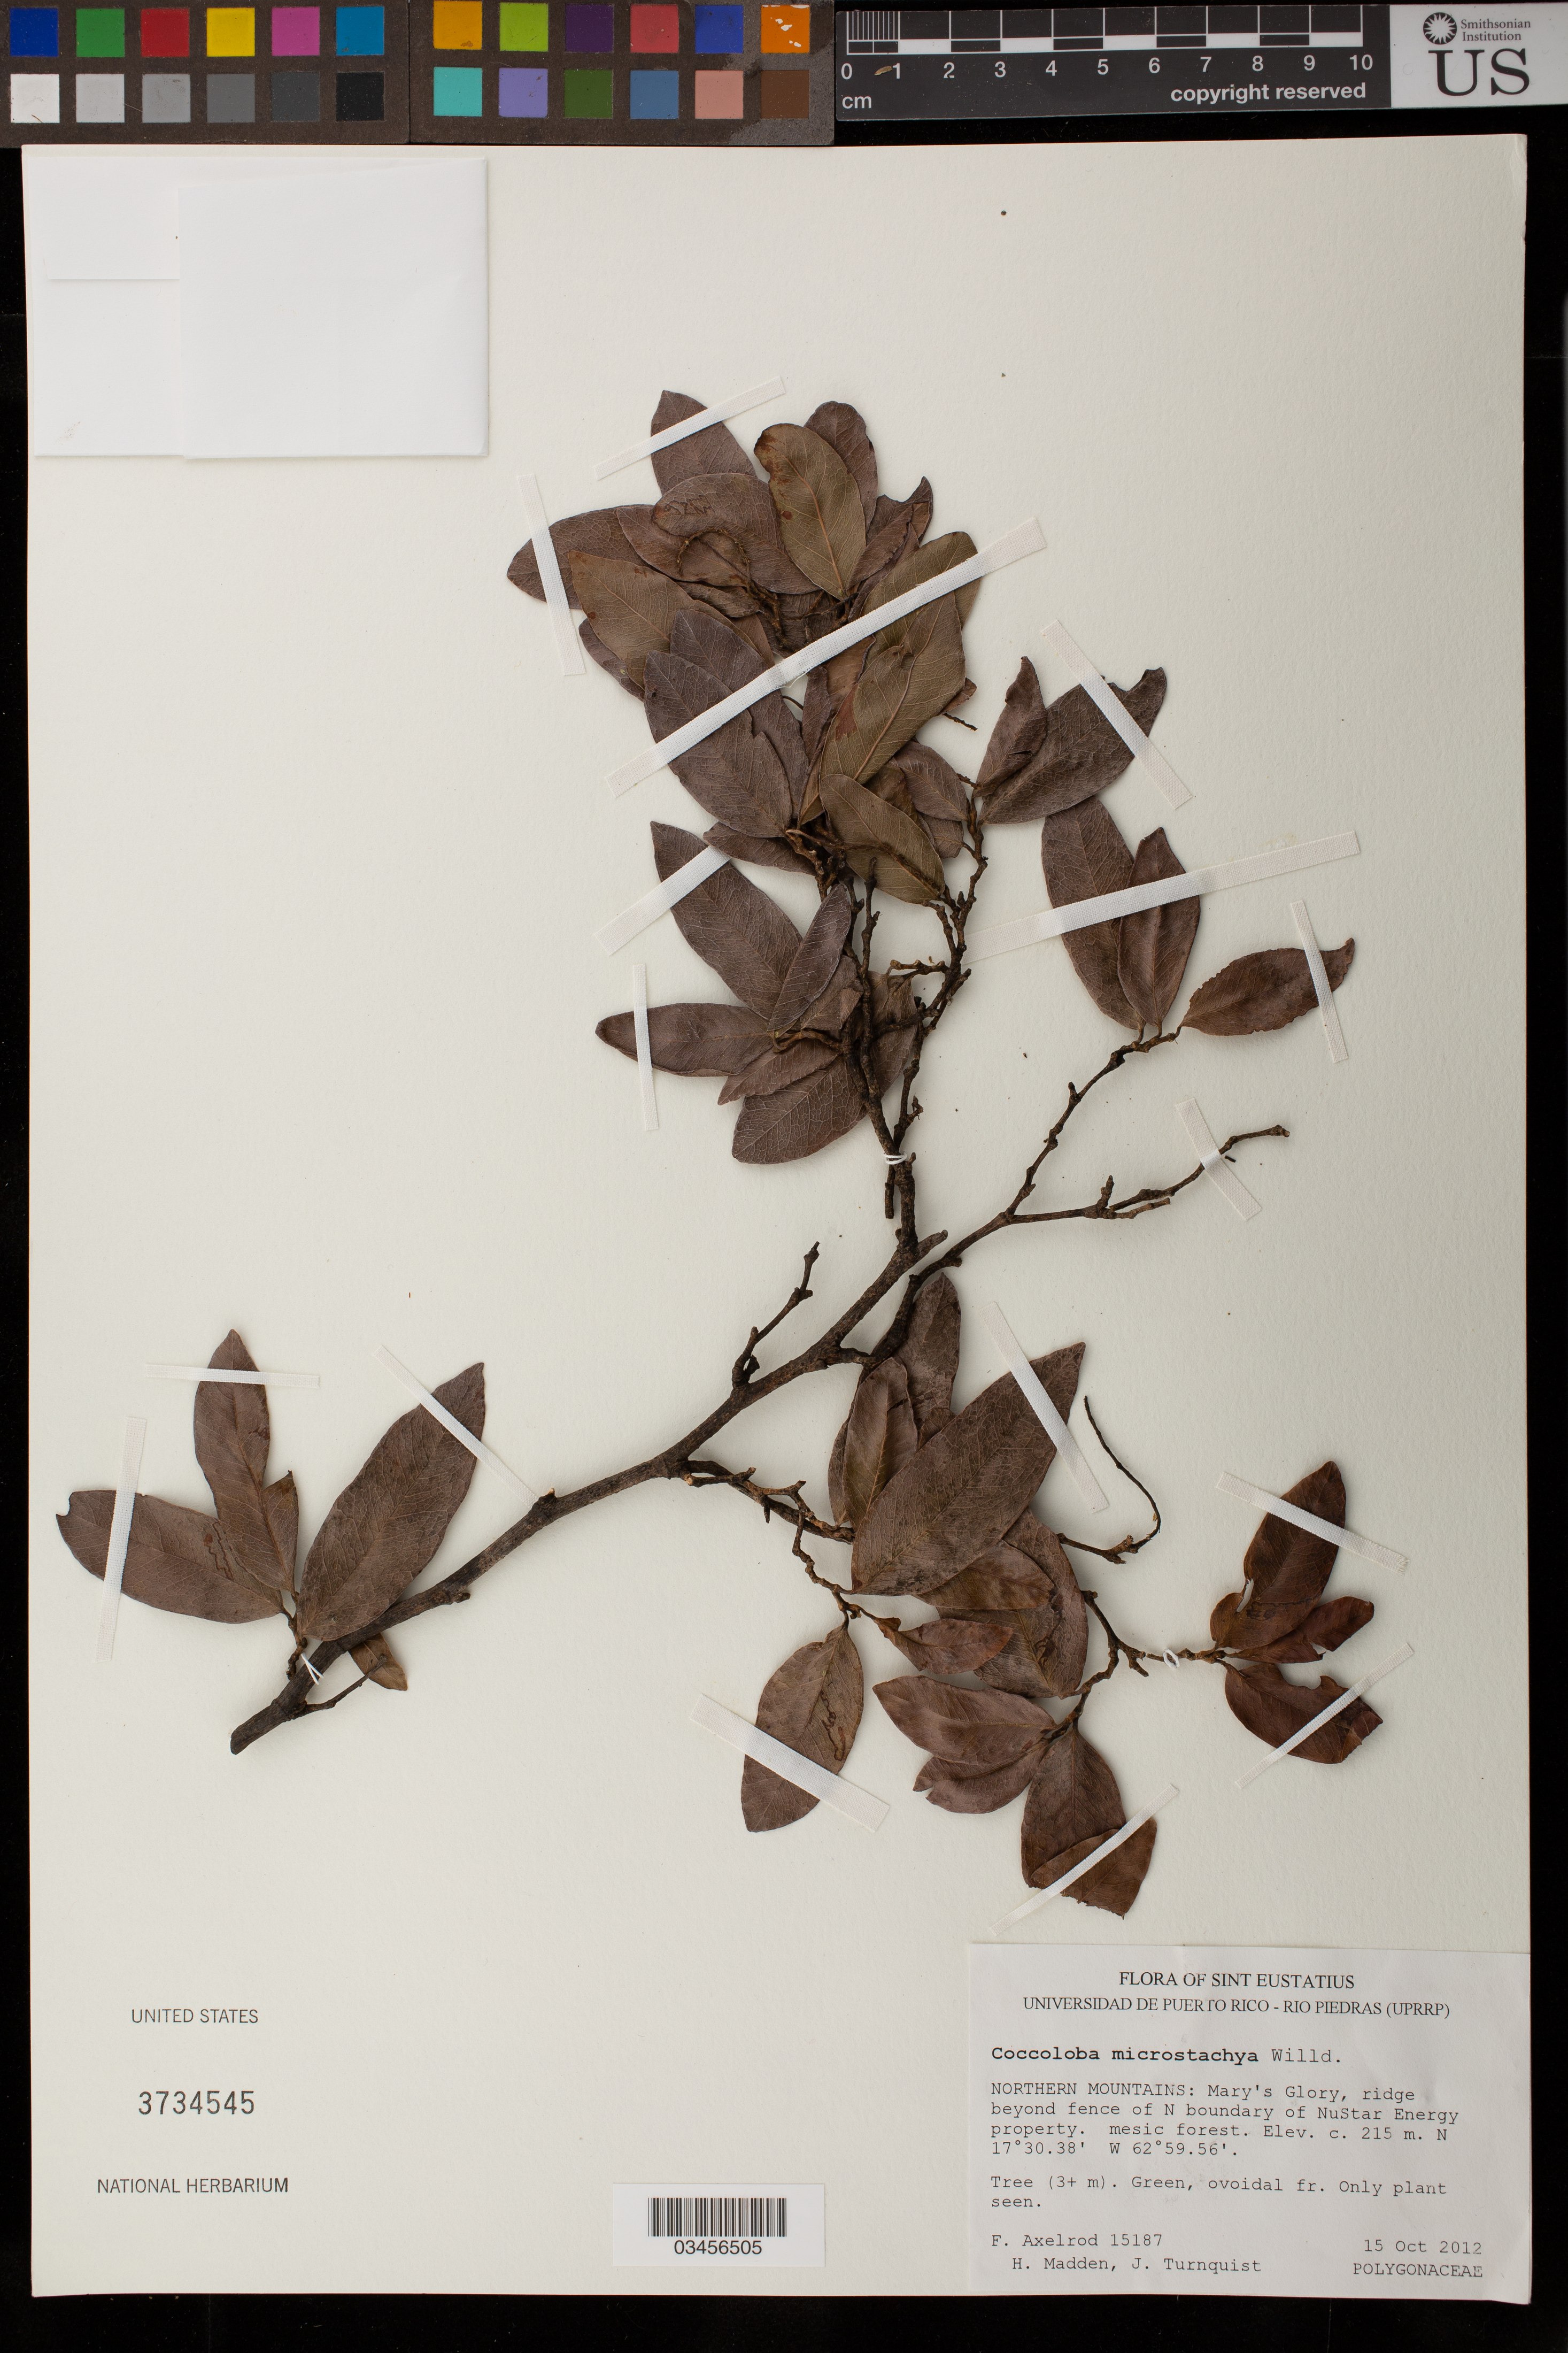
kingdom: Plantae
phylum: Tracheophyta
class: Magnoliopsida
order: Gentianales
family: Apocynaceae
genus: Oxypetalum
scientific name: Oxypetalum dombeyanum Decne.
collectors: H. H. Rusby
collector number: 934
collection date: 1886-05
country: Bolivia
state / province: La Páz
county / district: Larecaja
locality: Guanay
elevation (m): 610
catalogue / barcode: US 1416481